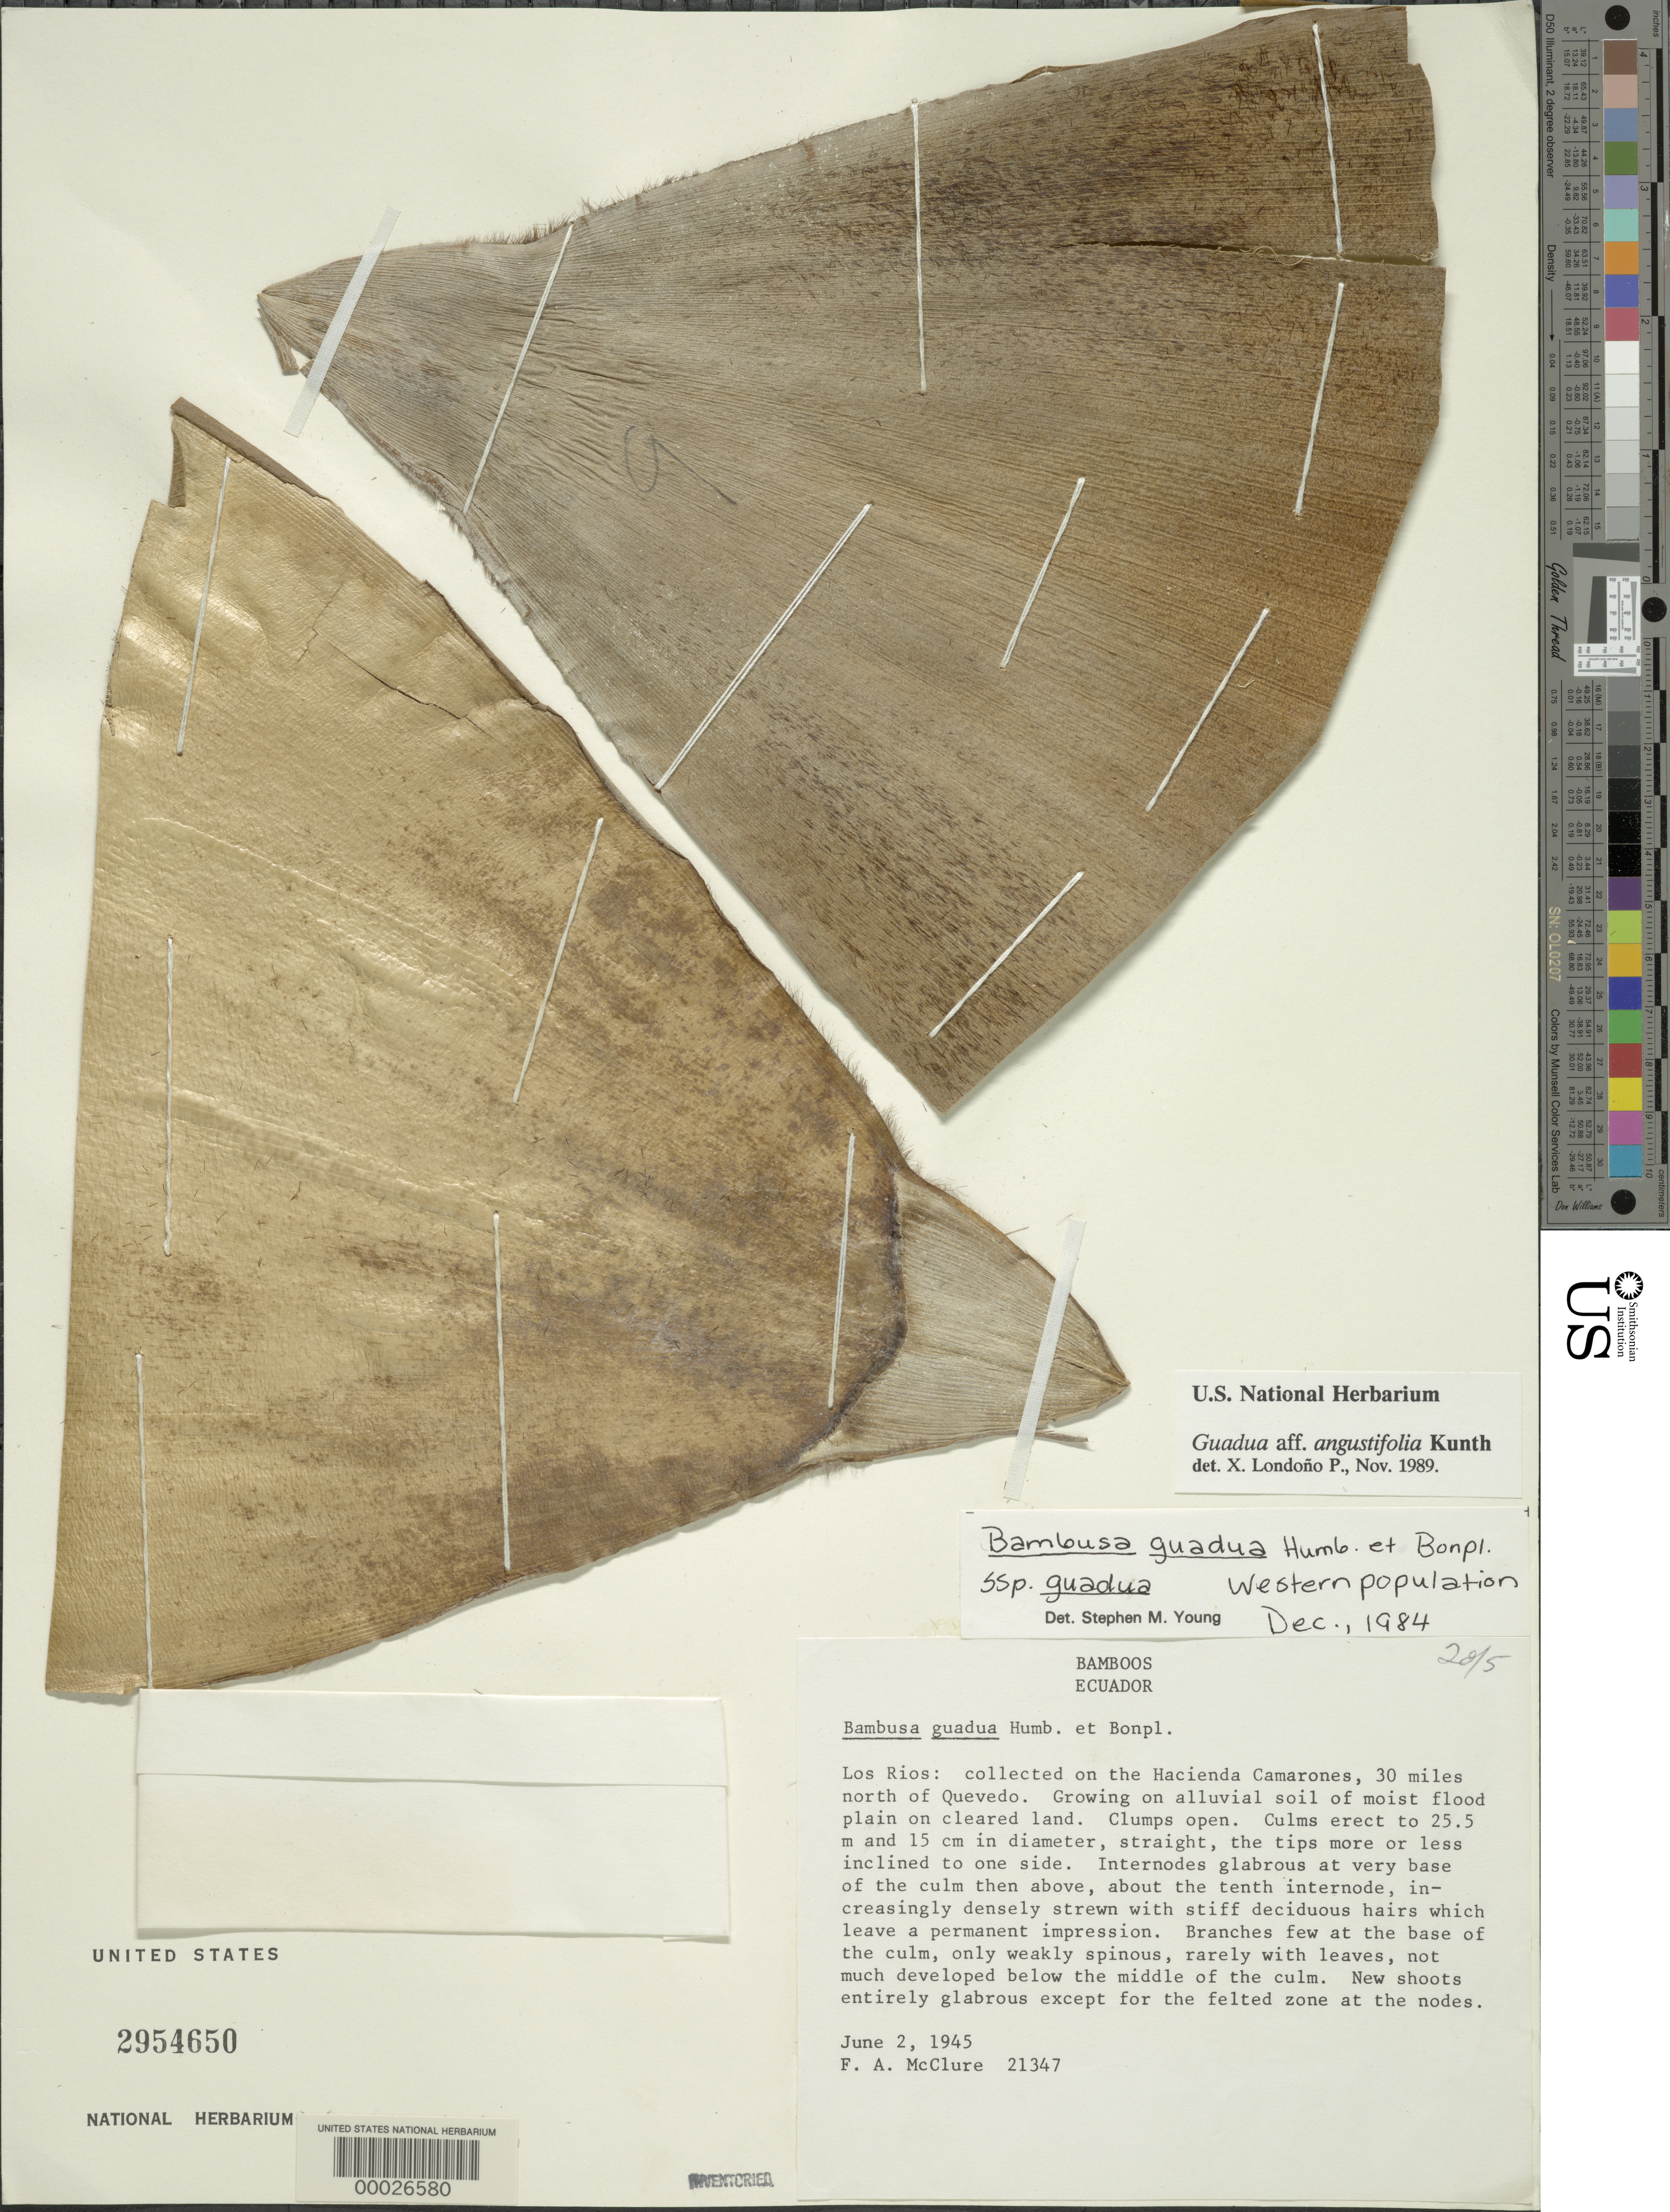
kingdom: Plantae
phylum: Tracheophyta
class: Liliopsida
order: Poales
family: Poaceae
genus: Guadua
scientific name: Guadua angustifolia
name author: Kunth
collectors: F. A. McClure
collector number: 21347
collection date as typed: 02 Jun 1945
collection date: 1945-06-02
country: Ecuador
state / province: Los Ríos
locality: Hacienda Camarones, 30 mi N of Quevedo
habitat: Alluvial soil of moist flood plain on cleared land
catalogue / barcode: US 2954650